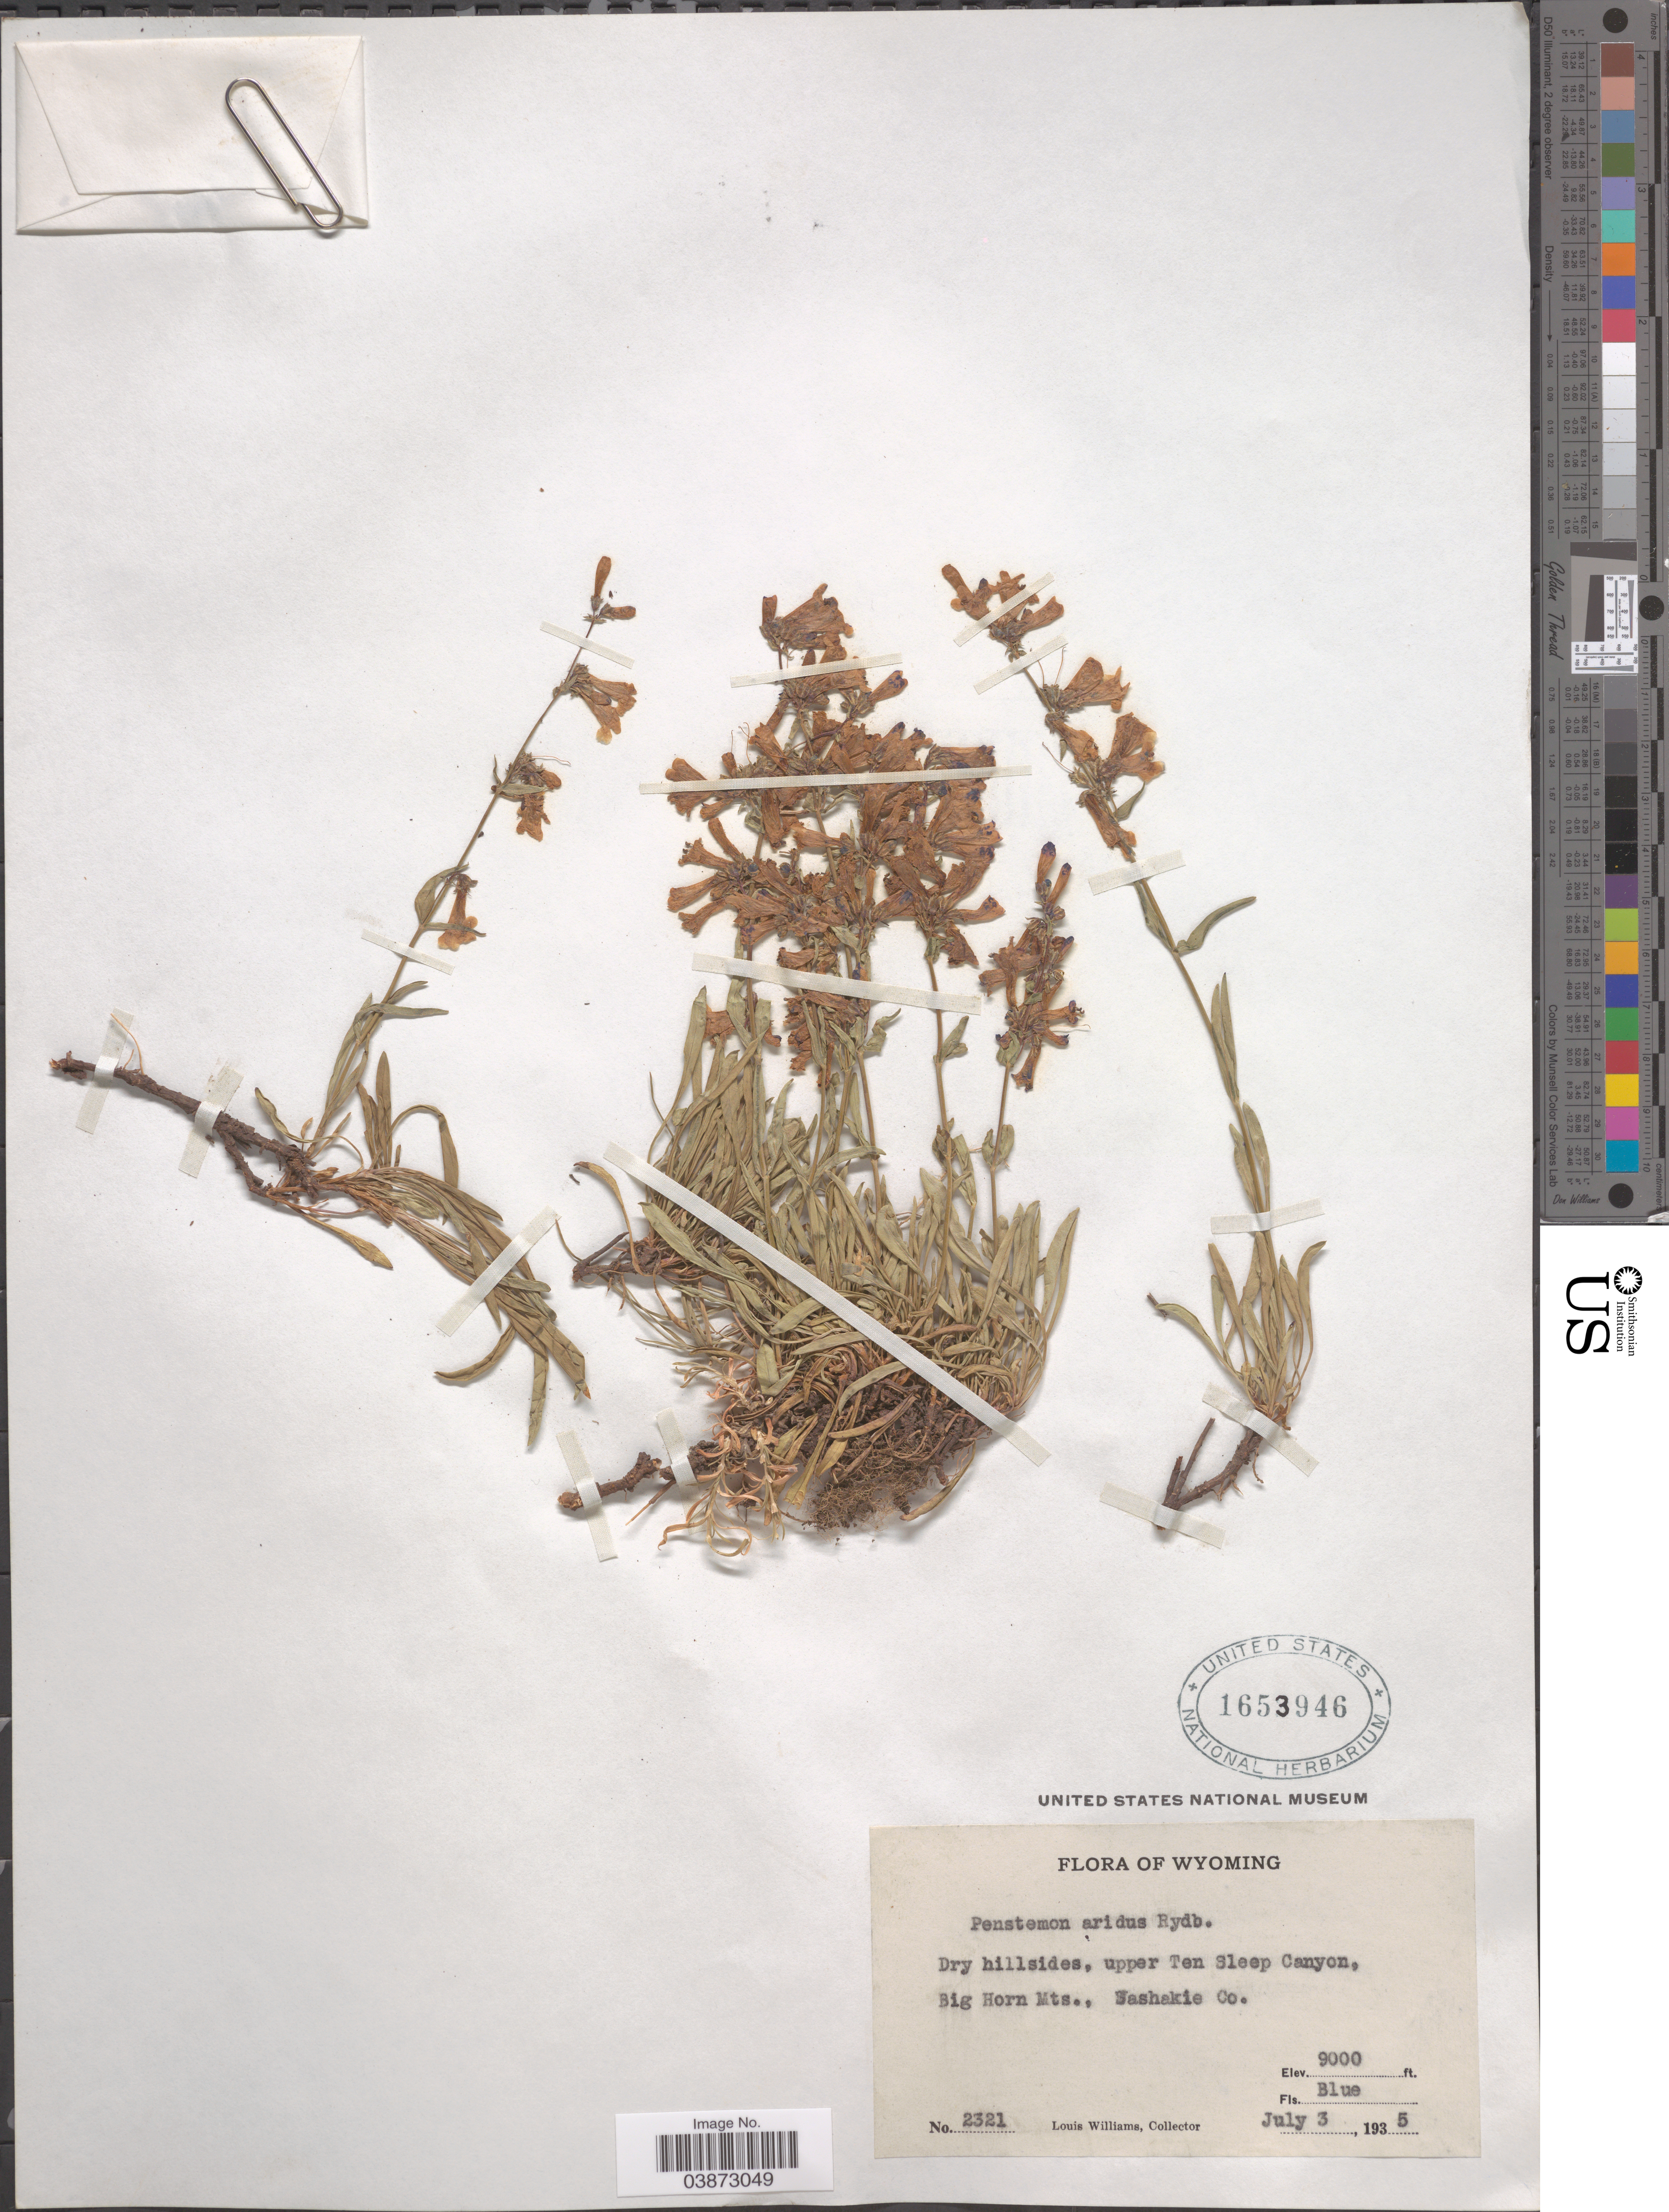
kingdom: Plantae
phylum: Tracheophyta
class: Magnoliopsida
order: Lamiales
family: Plantaginaceae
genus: Penstemon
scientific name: Penstemon aridus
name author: Rydb.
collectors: L. G. Williams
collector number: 2321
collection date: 1935-07-03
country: United States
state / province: Wyoming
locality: Dry hillsides, upper Ten Sleep Canyon, Big Horn Mts., Washakie Co.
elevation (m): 2743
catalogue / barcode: US 1653946